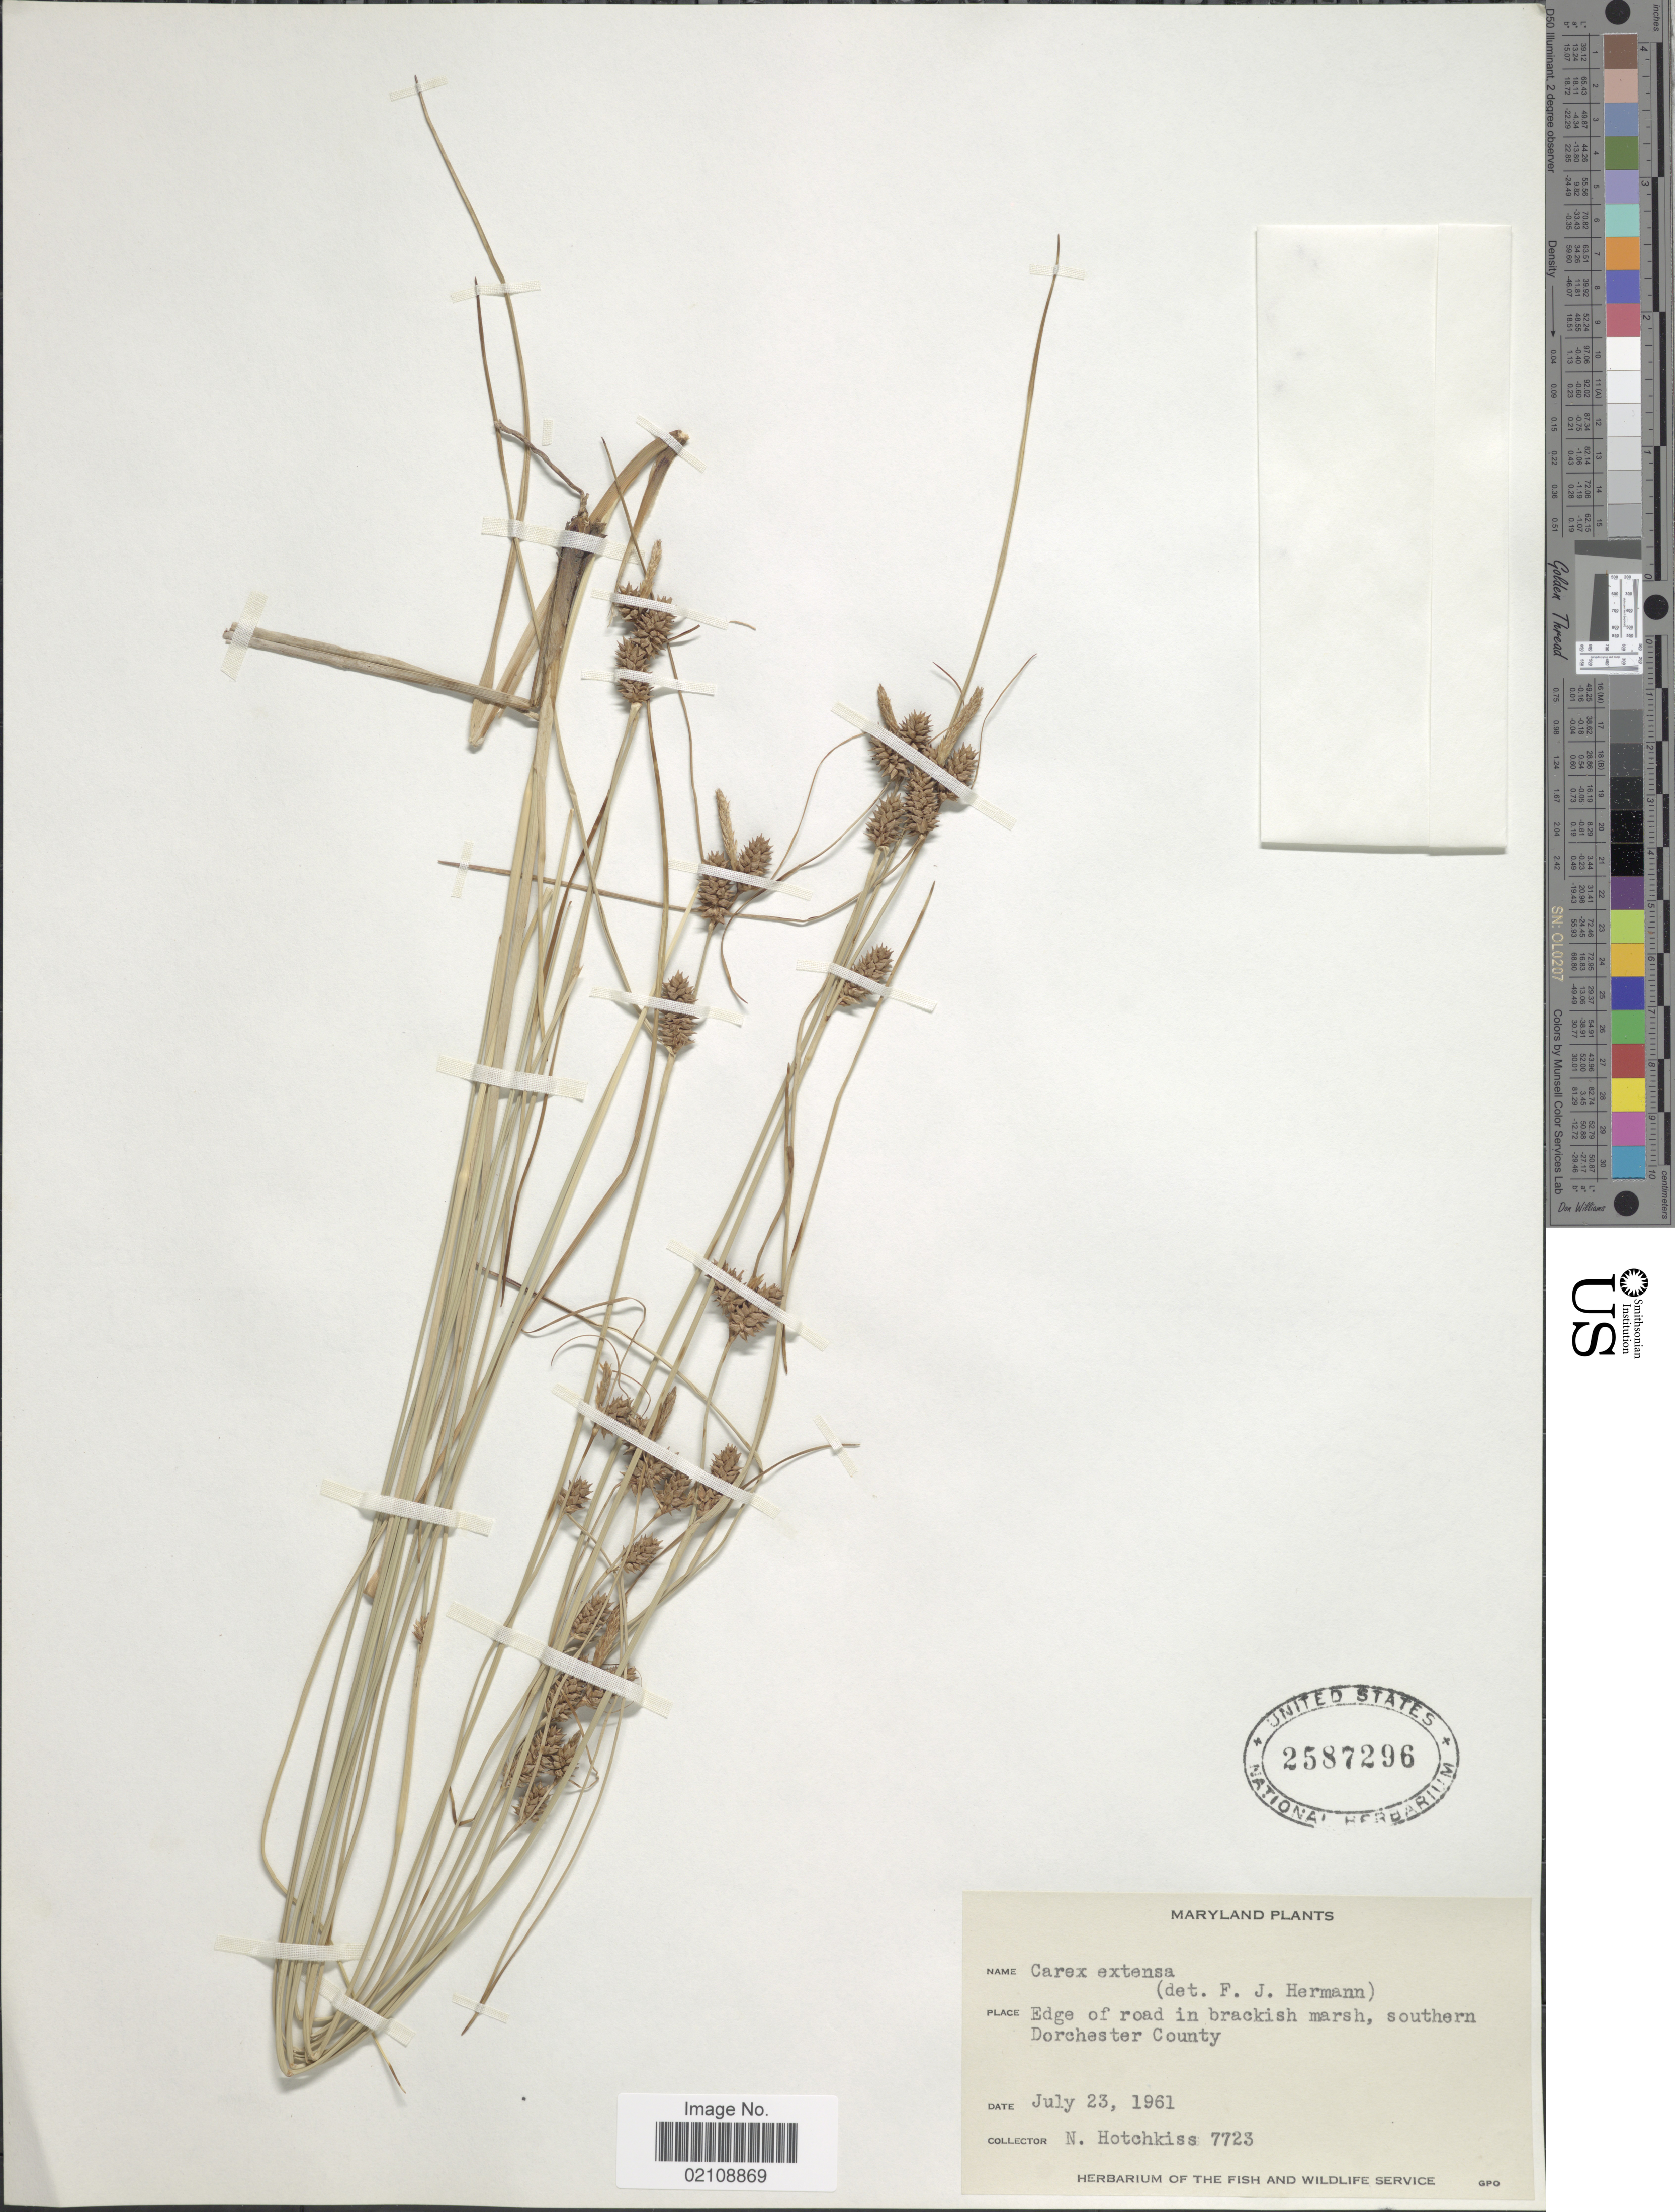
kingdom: Plantae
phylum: Tracheophyta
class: Liliopsida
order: Poales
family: Cyperaceae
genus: Carex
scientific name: Carex extensa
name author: Gooden.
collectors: N. Hotchkiss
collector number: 7723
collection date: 1961-07-23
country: United States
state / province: Maryland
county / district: Dorchester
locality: Edge of road in brackish marsh, southern Dorchester County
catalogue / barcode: US 2587296